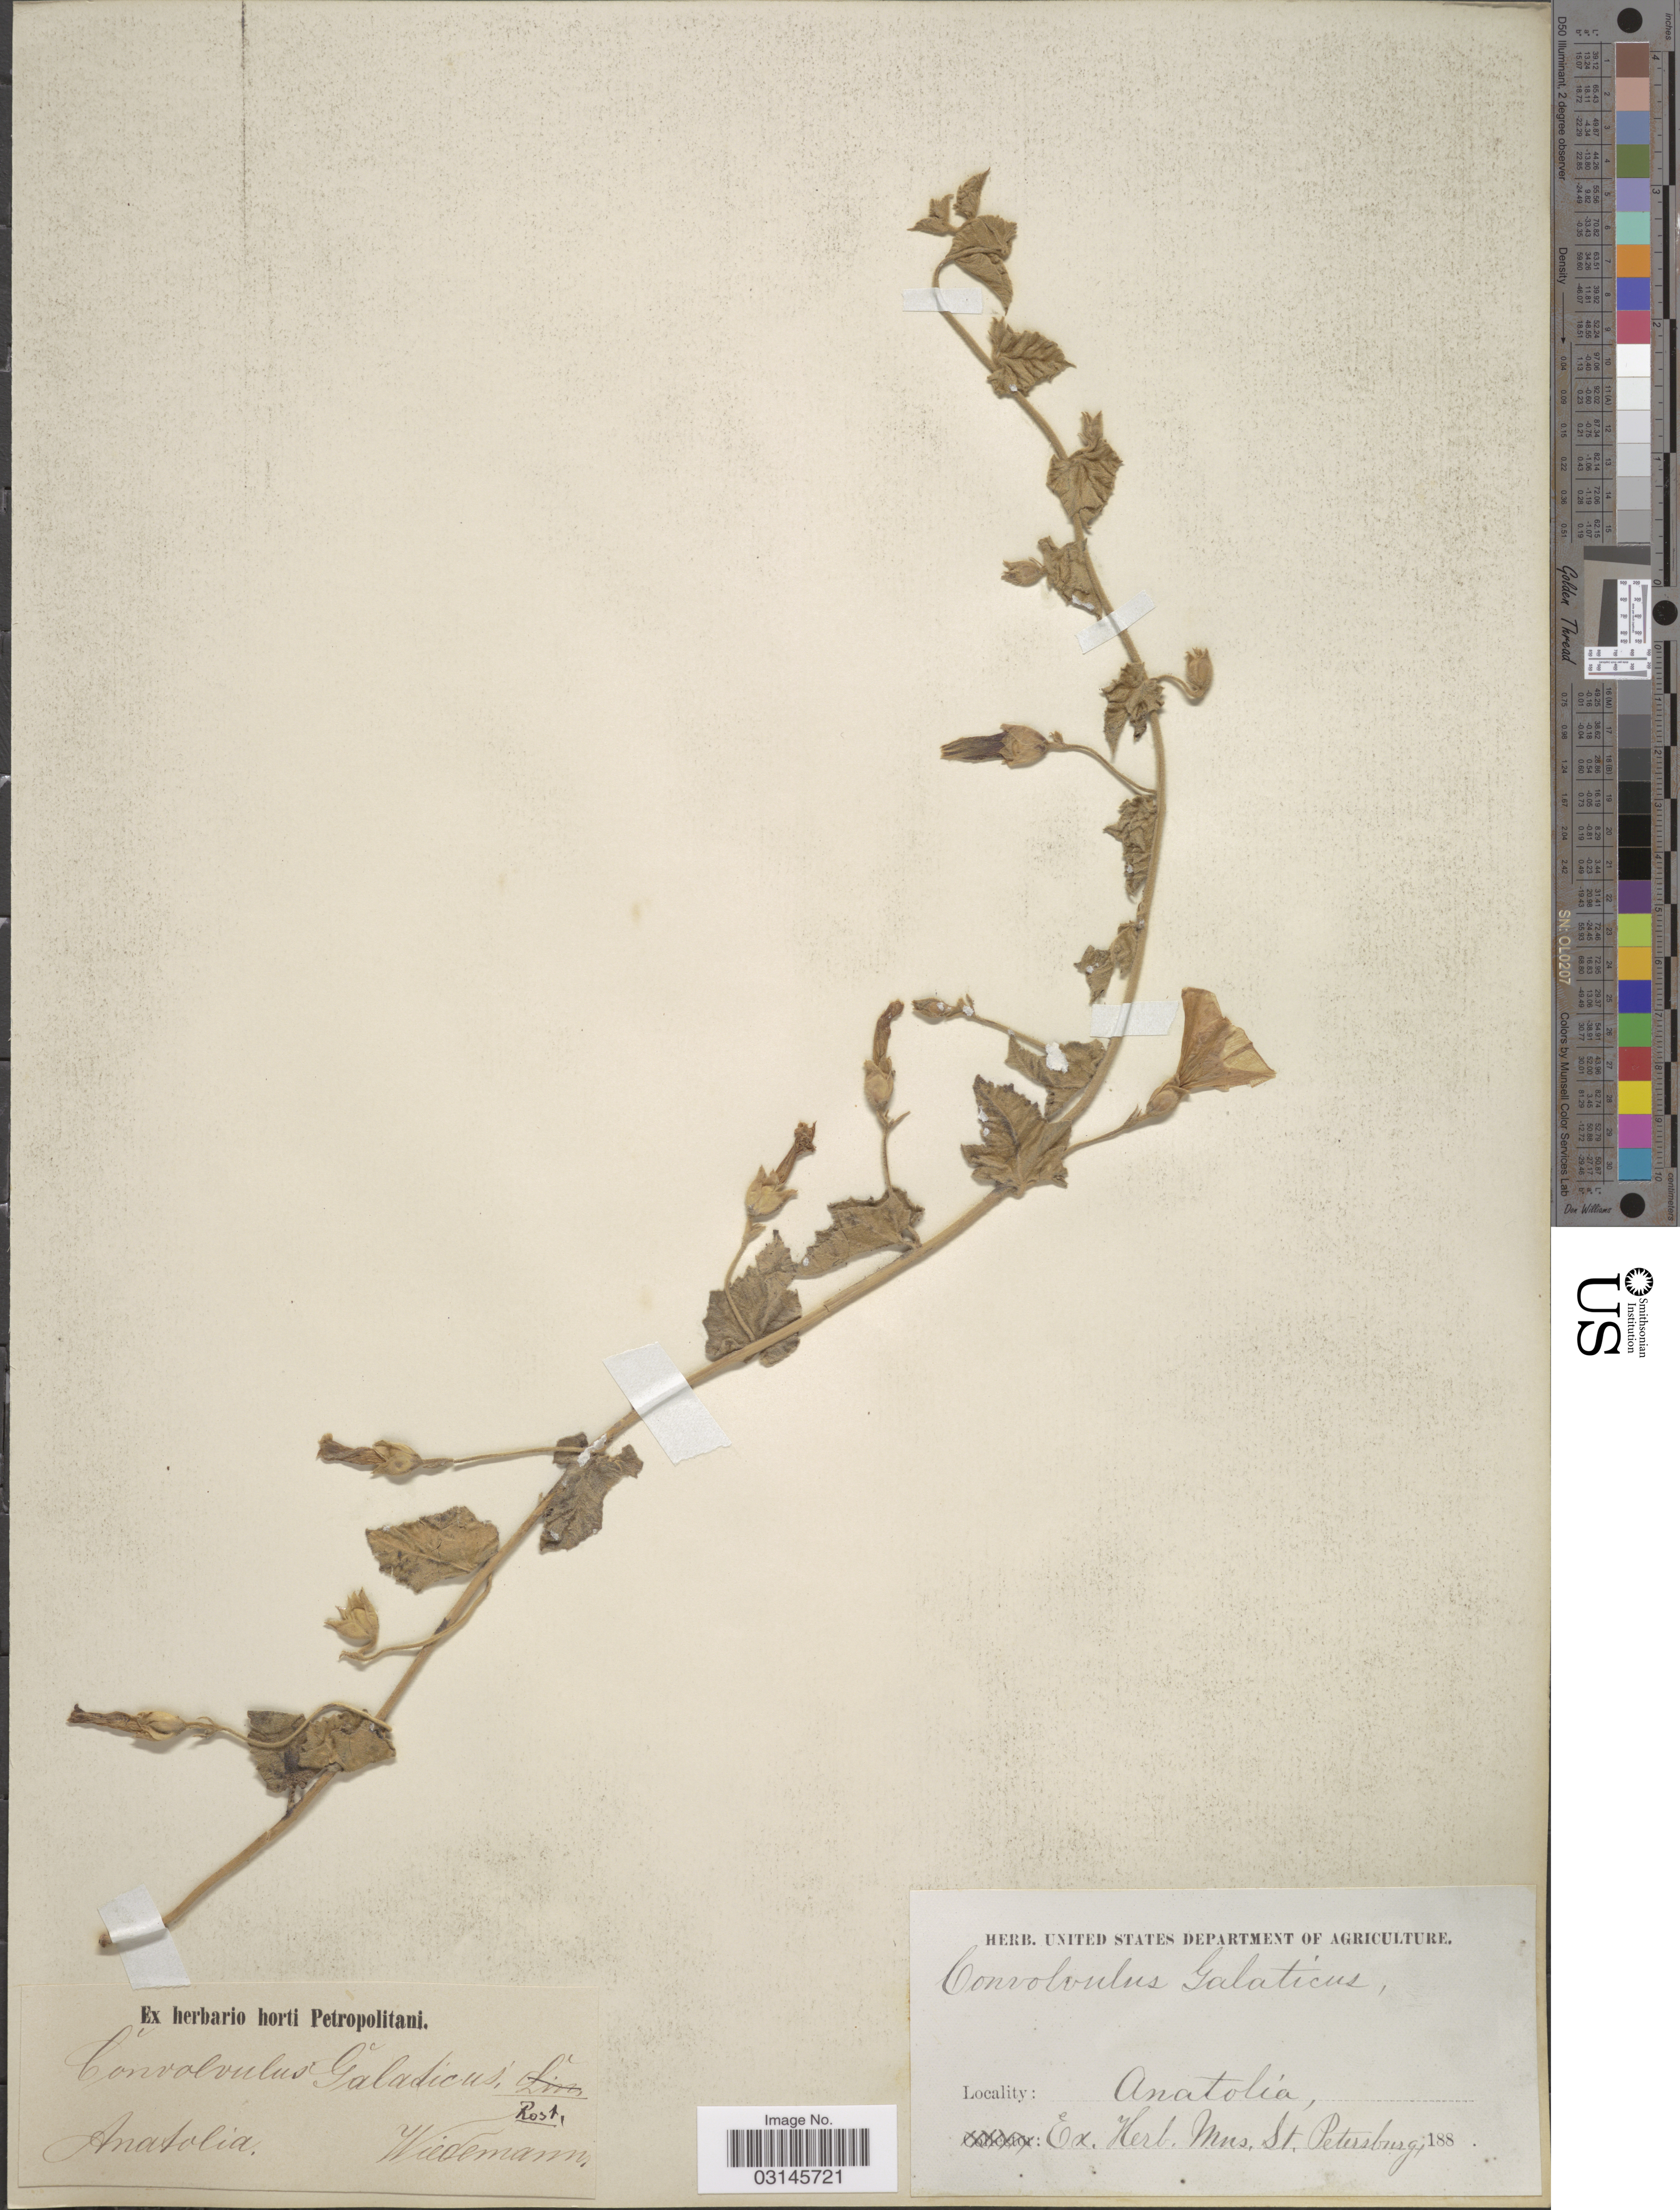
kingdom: Plantae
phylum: Tracheophyta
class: Magnoliopsida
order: Solanales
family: Convolvulaceae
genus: Convolvulus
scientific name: Convolvulus galaticus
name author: Rostius ex Choisy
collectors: Wiedemann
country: Turkey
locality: Anatolia.